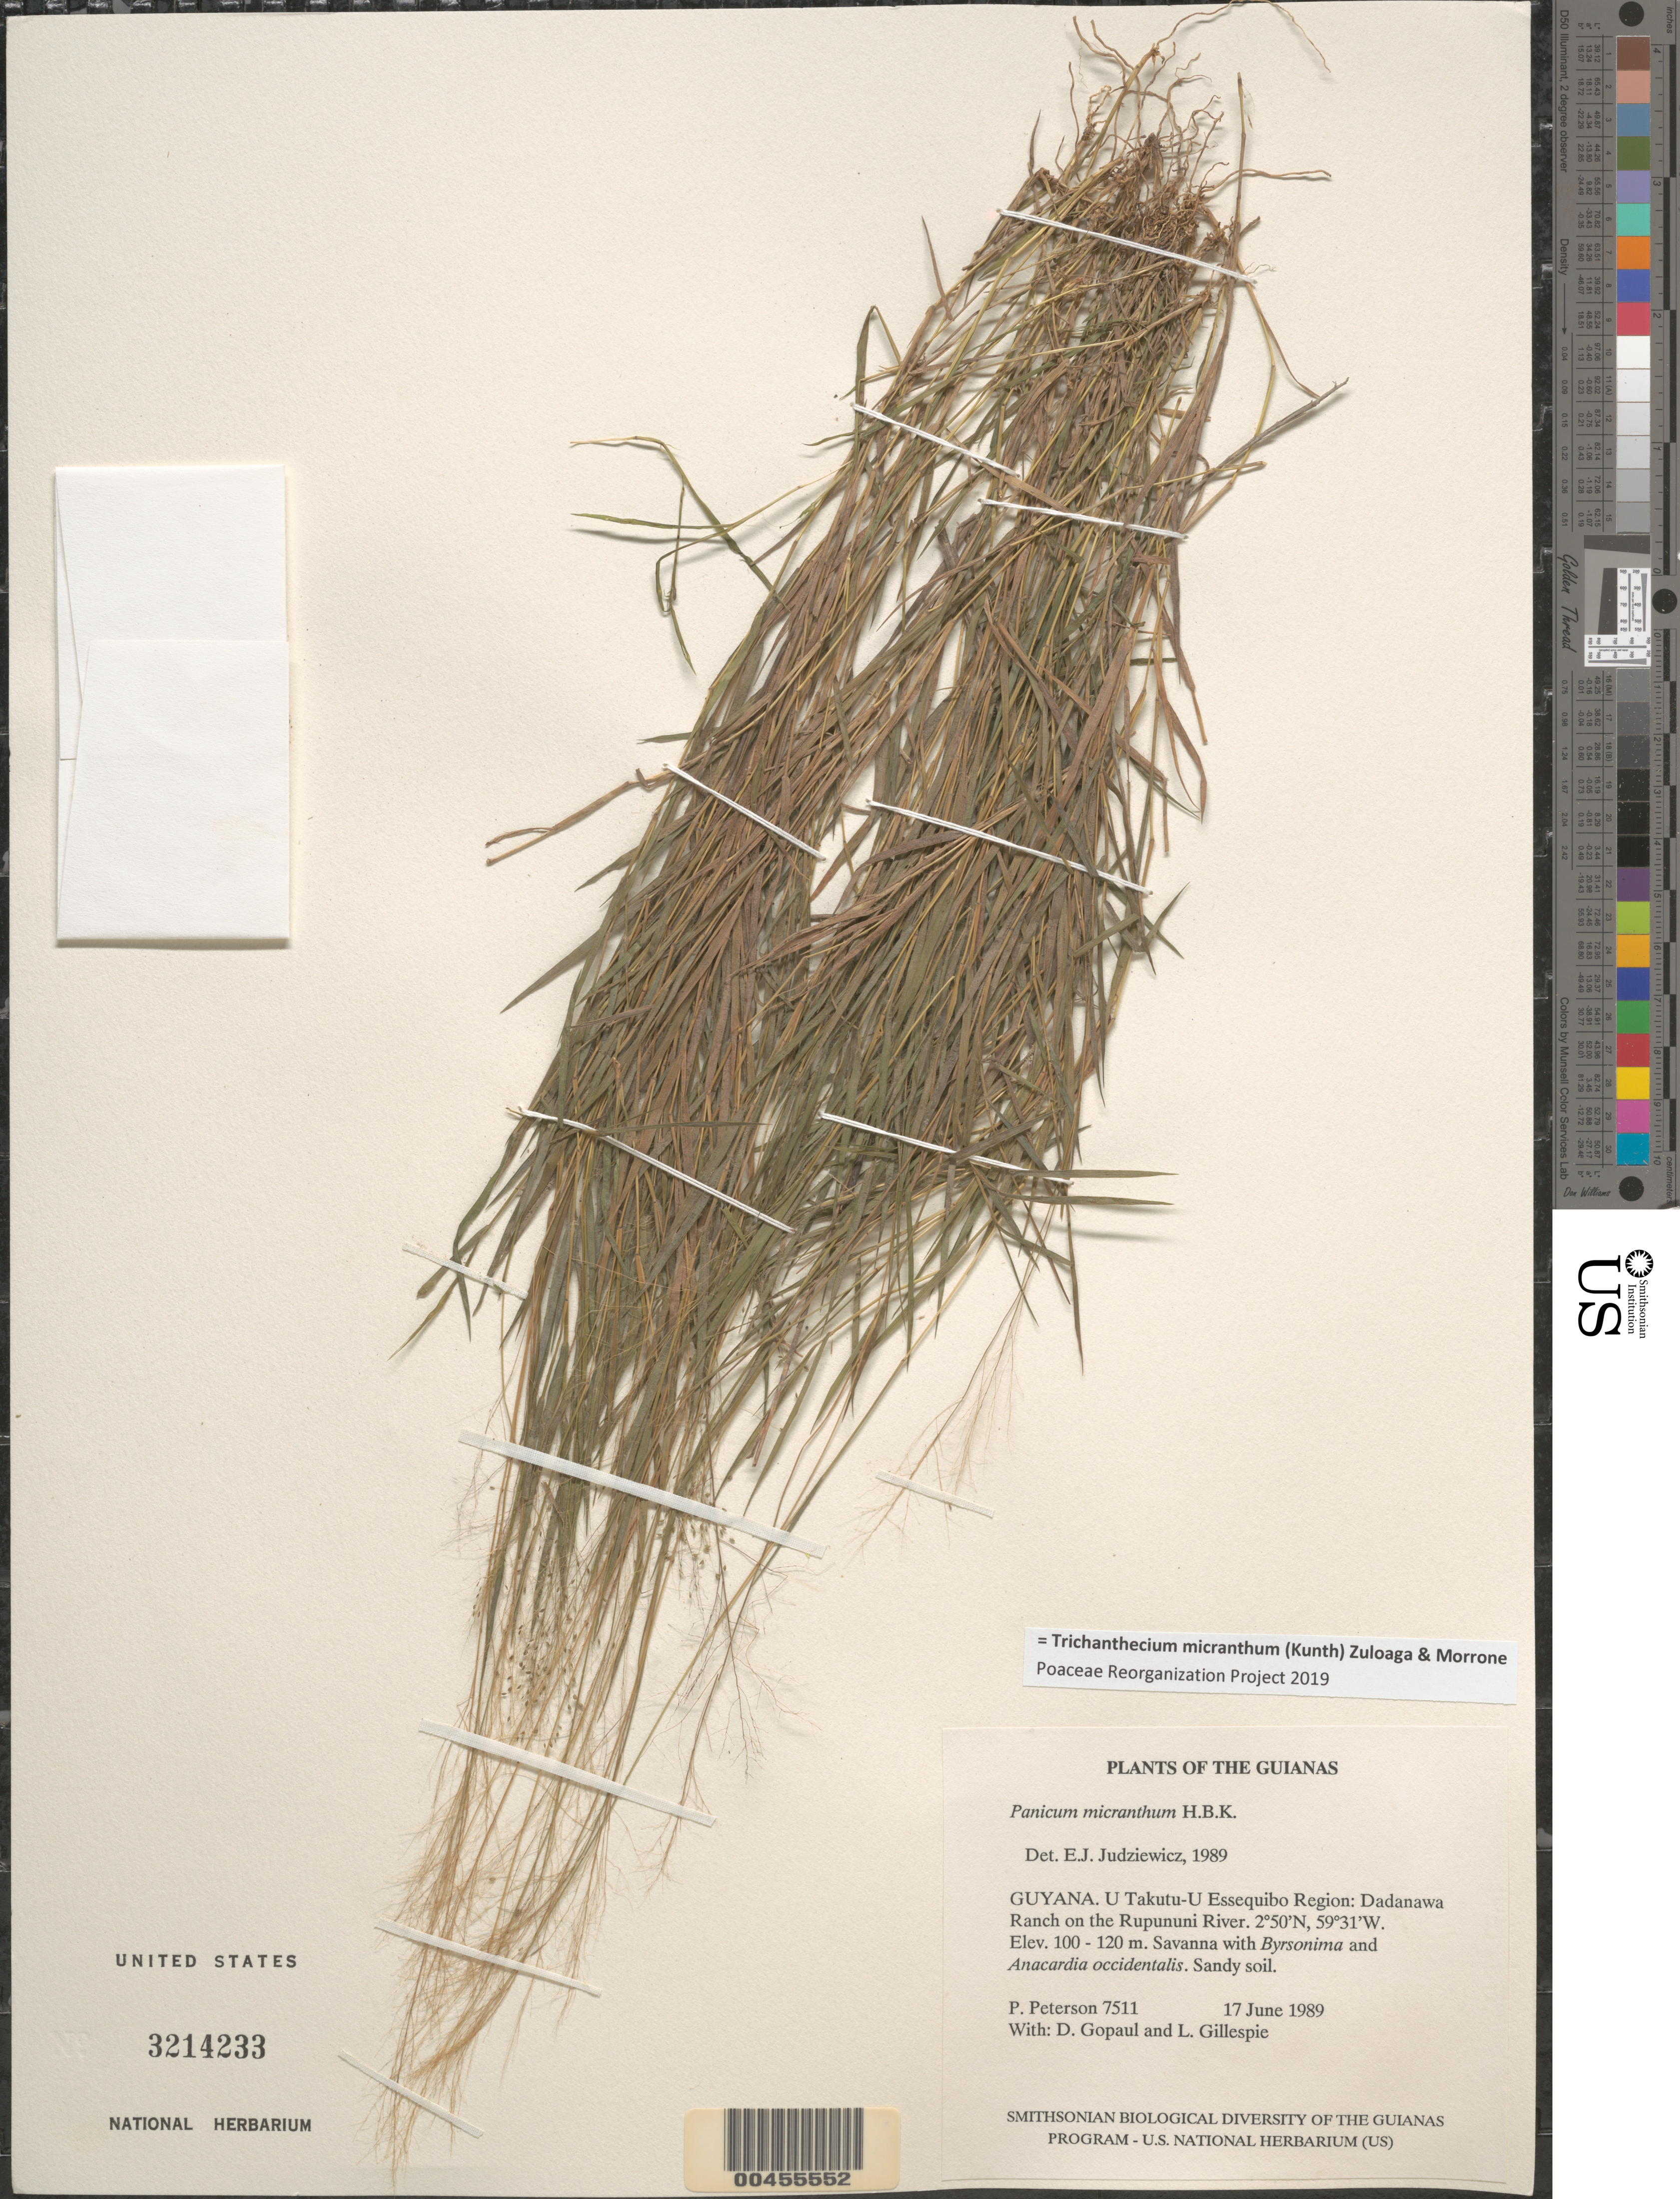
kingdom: Plantae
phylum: Tracheophyta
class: Liliopsida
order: Poales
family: Poaceae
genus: Trichanthecium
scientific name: Trichanthecium micranthum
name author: (Kunth) Zuloaga & Morrone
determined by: Poaceae Reorganization Project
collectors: P. M. Peterson, D. Gopaul & L. J. Gillespie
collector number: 7511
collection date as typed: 17 June 1989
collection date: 1989-06-17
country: Guyana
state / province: U. Takutu-U. Essequibo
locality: Dadanawa Ranch on the Rupununi River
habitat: Savanna with Byrsonima and Anacardium occidentale. Sandy soil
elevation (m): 100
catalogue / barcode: US 3214233